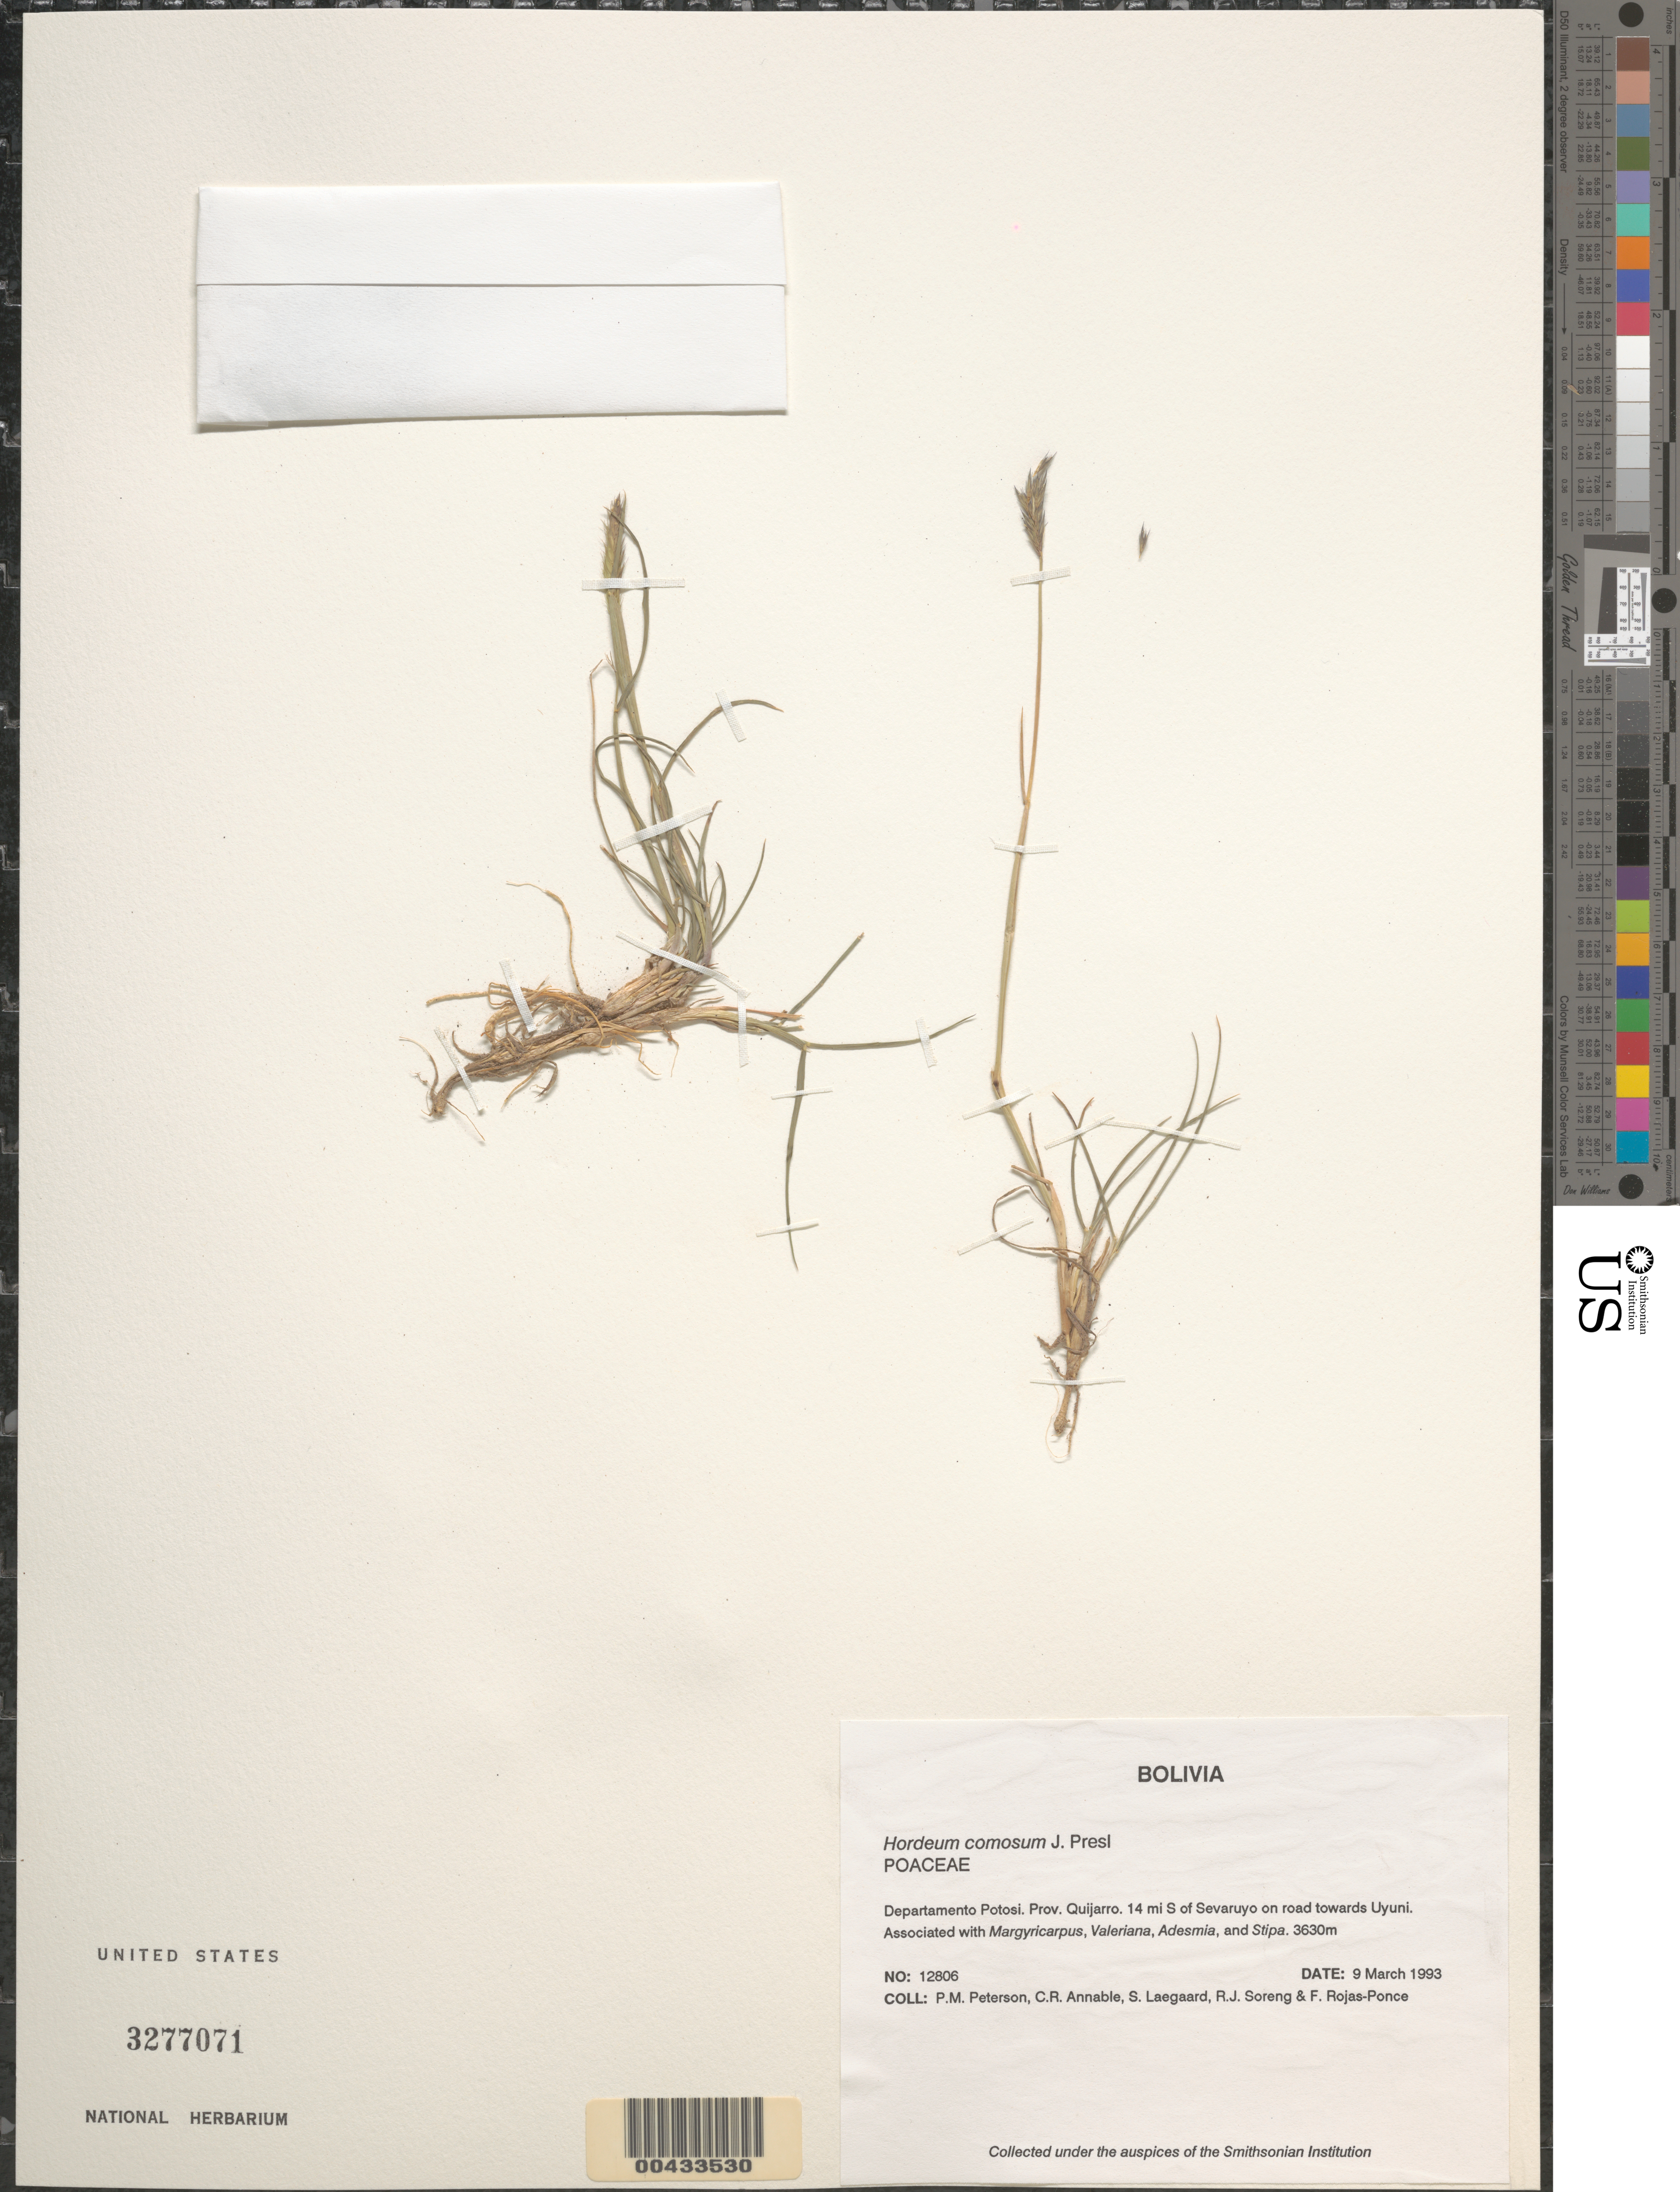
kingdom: Plantae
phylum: Tracheophyta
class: Liliopsida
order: Poales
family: Poaceae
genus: Hordeum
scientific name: Hordeum comosum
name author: J. Presl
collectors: P. M. Peterson, C. R. Annable, S. Lægaard, R. J. Soreng & F. Rojas-Ponce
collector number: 12806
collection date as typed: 09 Mar 1993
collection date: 1993-03-09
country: Bolivia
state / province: Potosí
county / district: Quijarro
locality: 14 mi S of Sevaruyo on road towards Uyuni.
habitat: Associated with Margyricarpus, Valeriana, Adesmia, and Stipa.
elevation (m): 3630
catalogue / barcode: US 3277071